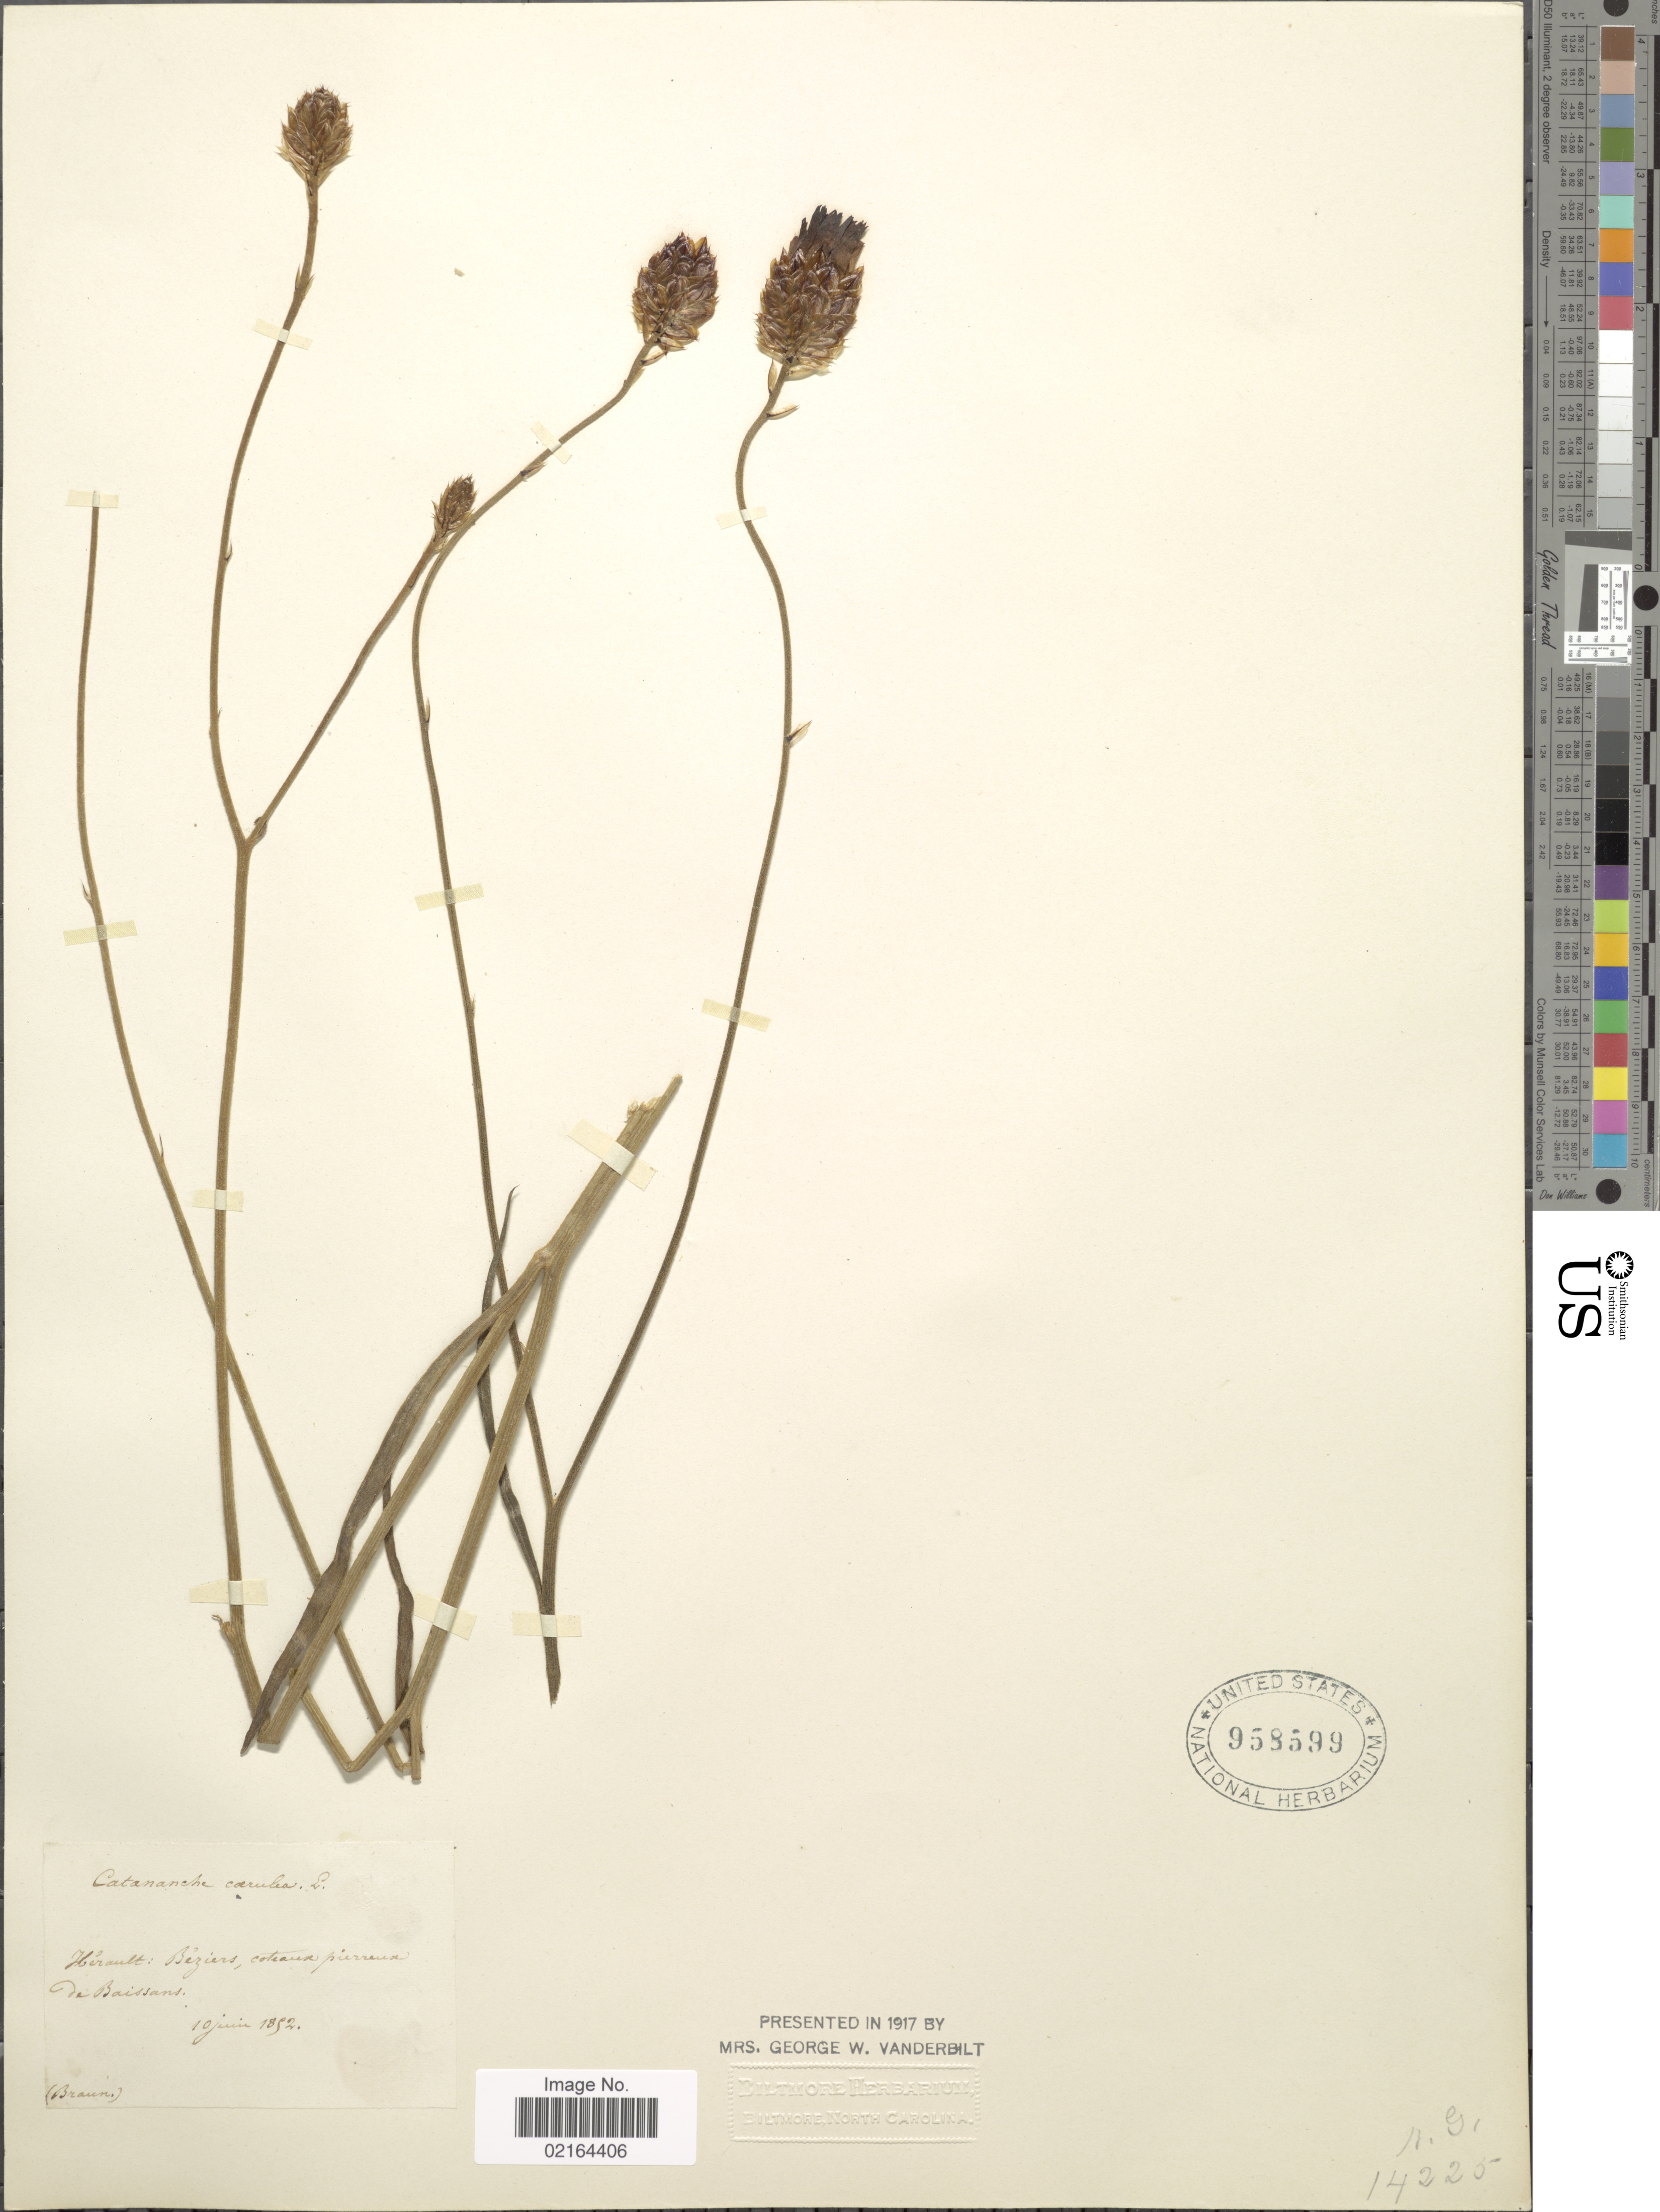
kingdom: Plantae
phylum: Tracheophyta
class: Magnoliopsida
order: Asterales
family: Asteraceae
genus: Catananche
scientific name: Catananche caerulea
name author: L.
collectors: Braun, --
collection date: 1892-06-10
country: France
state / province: Occitanie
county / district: Hérault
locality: Beziers, coteaux pierrena de Baissans (stony hillsides of Bessan)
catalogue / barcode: US 958599